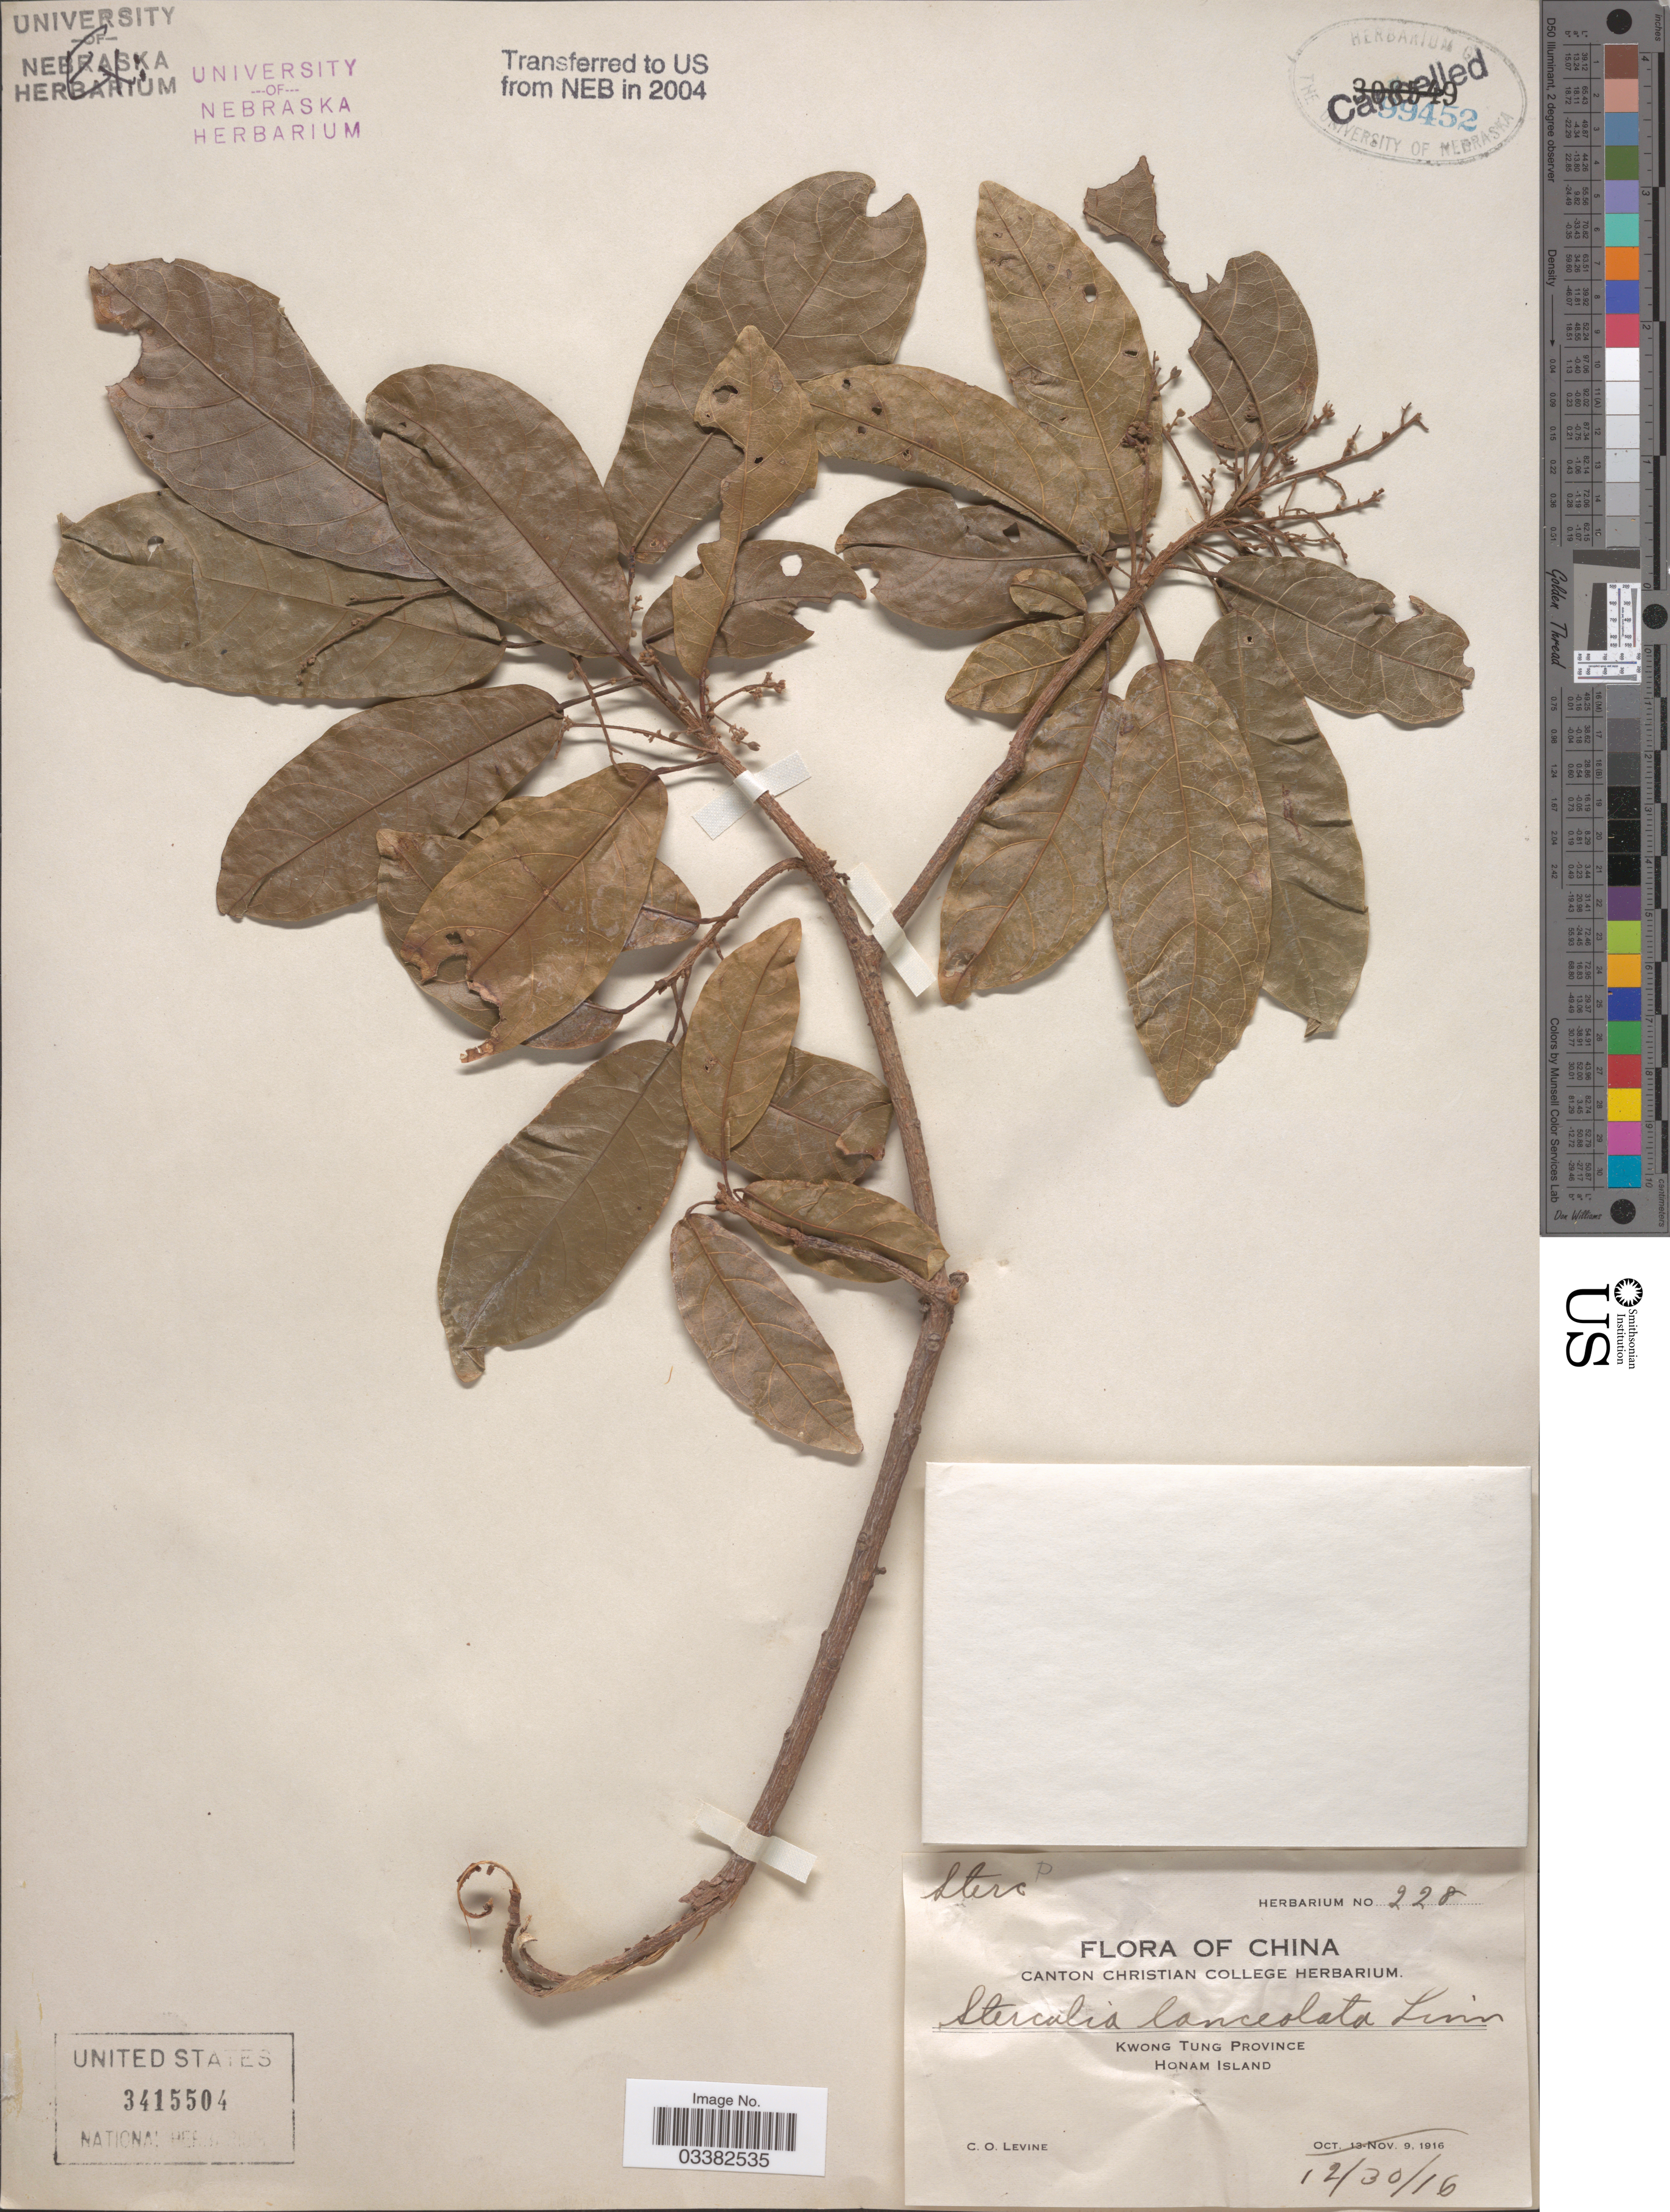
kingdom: Plantae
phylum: Tracheophyta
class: Magnoliopsida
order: Malvales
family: Malvaceae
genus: Sterculia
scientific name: Sterculia lanceolata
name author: Cav.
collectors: C. O. Levine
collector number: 228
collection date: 1916-12-30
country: China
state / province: Guangdong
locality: Kwong Tung Province. Honam Island.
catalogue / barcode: US 3415504